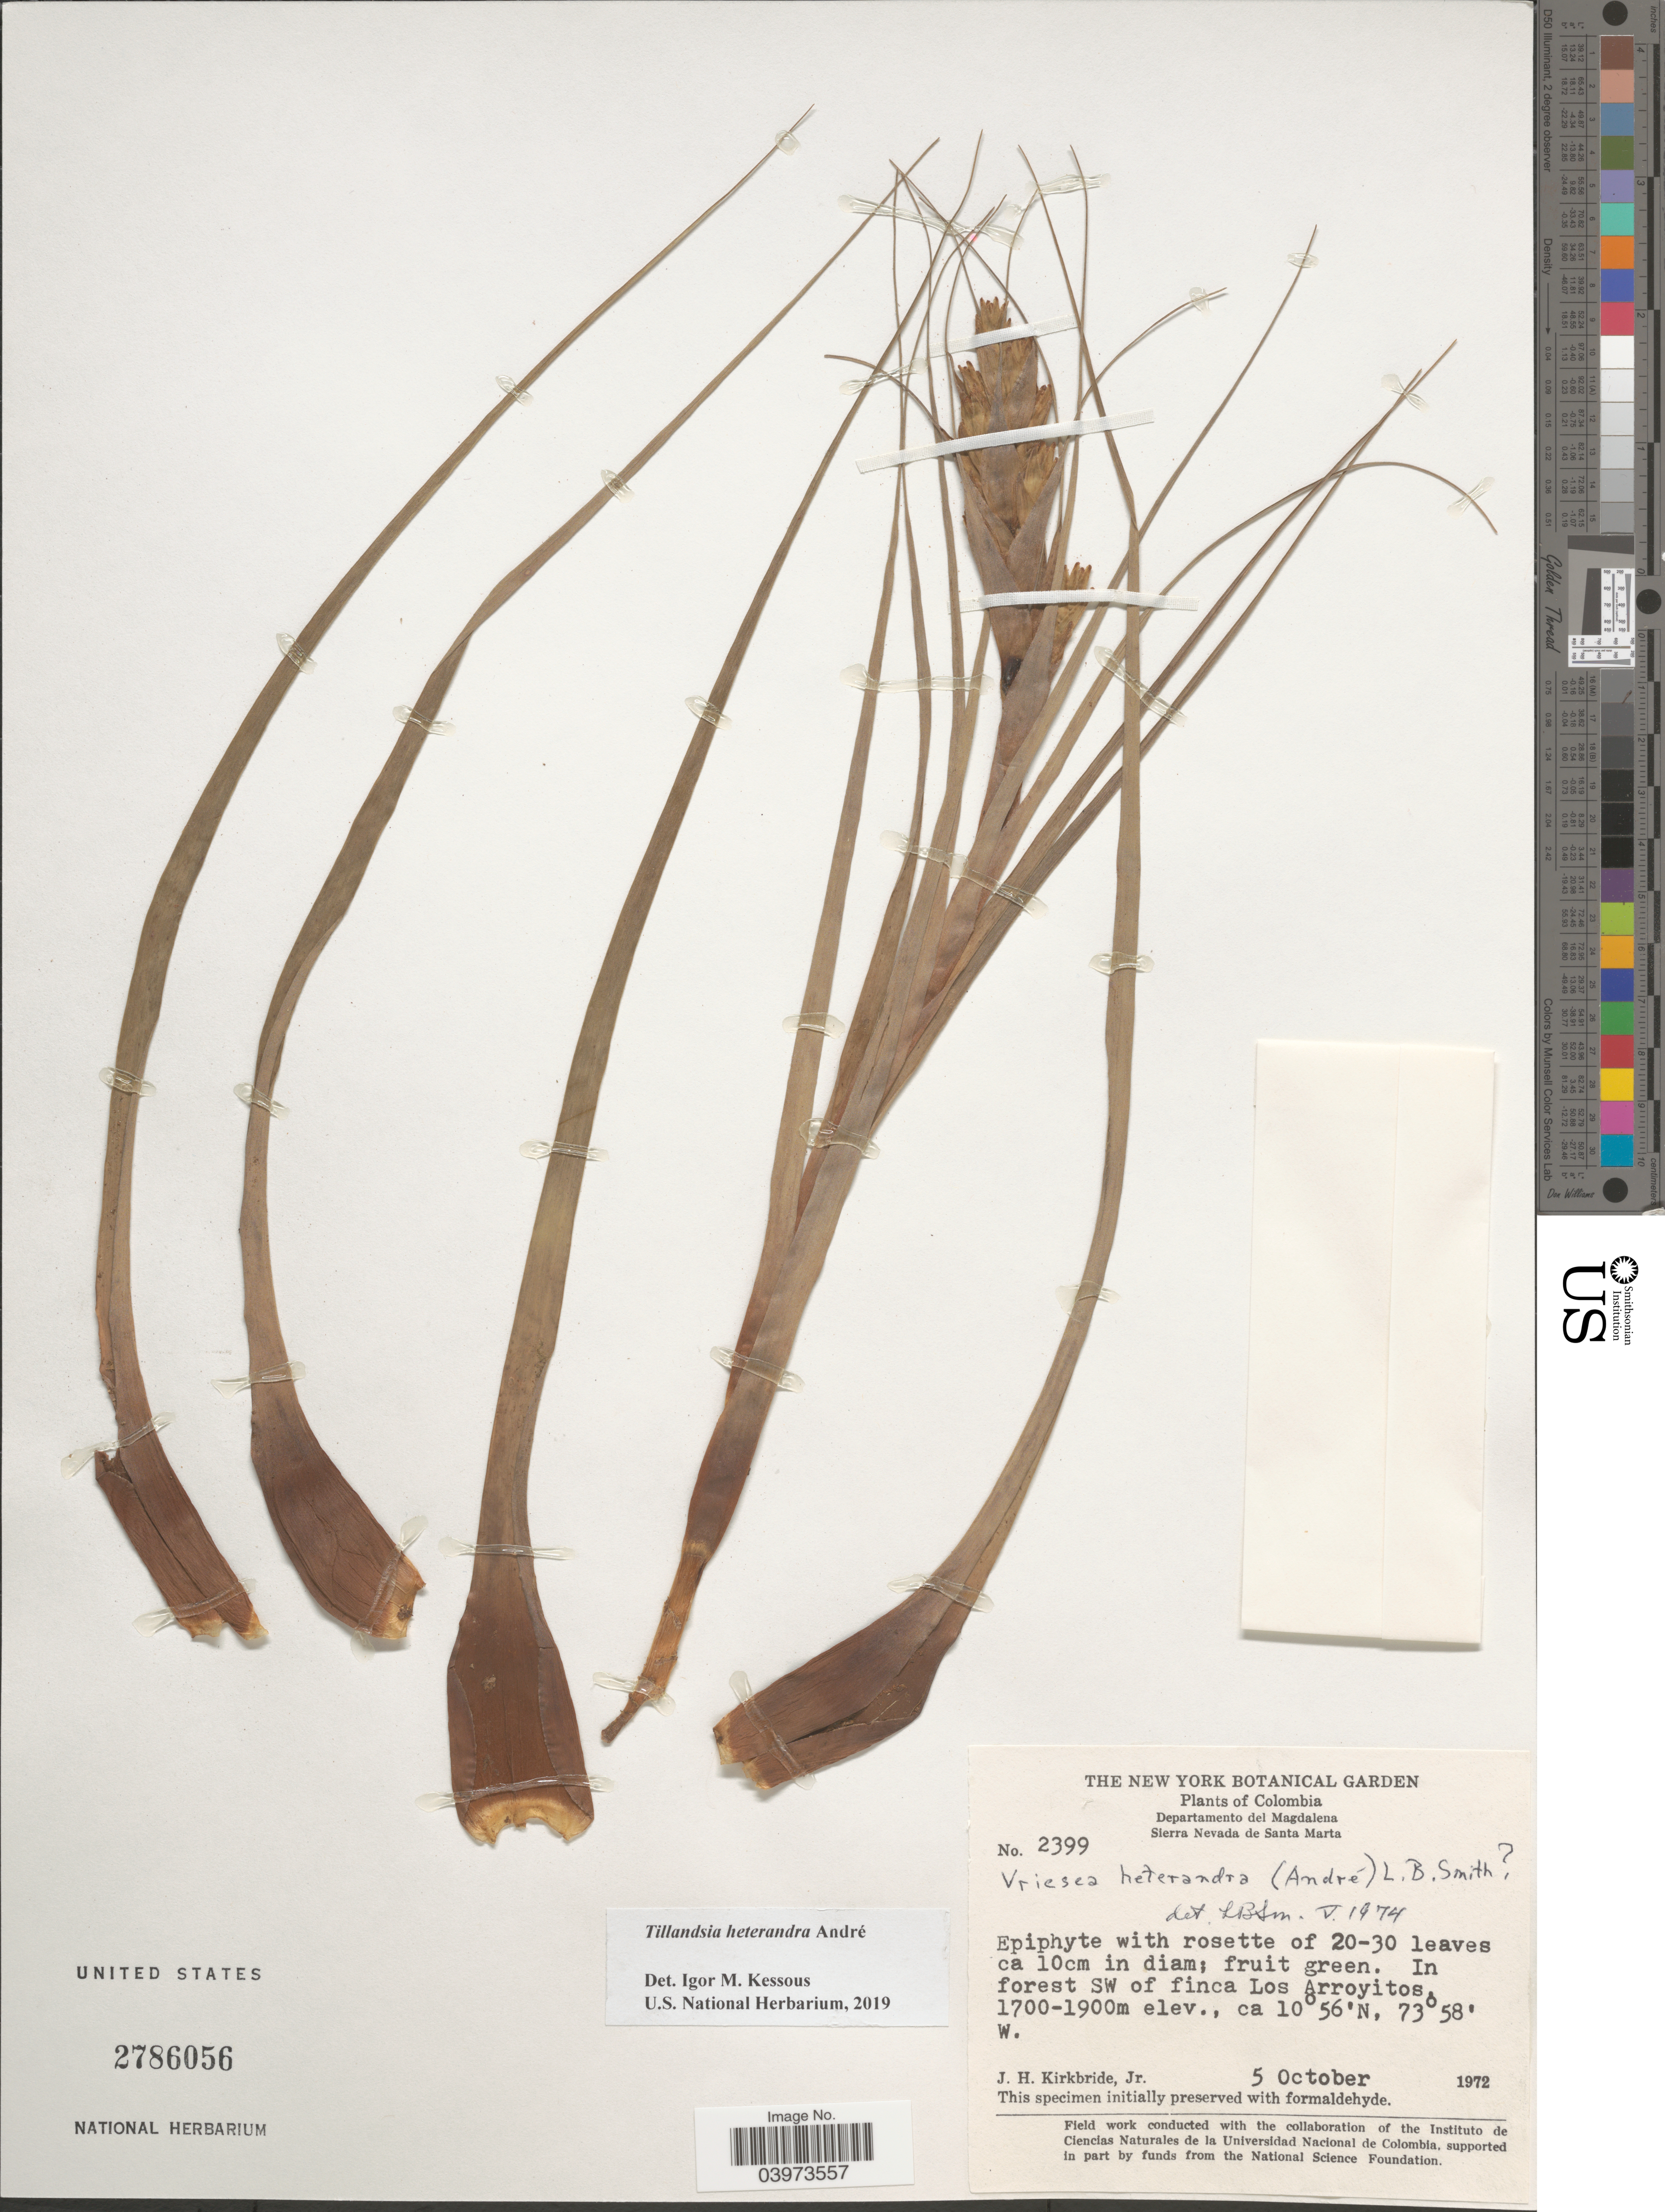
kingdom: Plantae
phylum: Tracheophyta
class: Liliopsida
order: Poales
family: Bromeliaceae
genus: Tillandsia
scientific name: Tillandsia heterandra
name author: André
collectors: J. H. Kirkbride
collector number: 2399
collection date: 1972-10-05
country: Colombia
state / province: Magdalena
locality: Departamento del Magdalena. Sierra Nevada de Santa Marta. In forest SW of finca Los Arroyitos.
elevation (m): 1700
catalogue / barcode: US 2786056